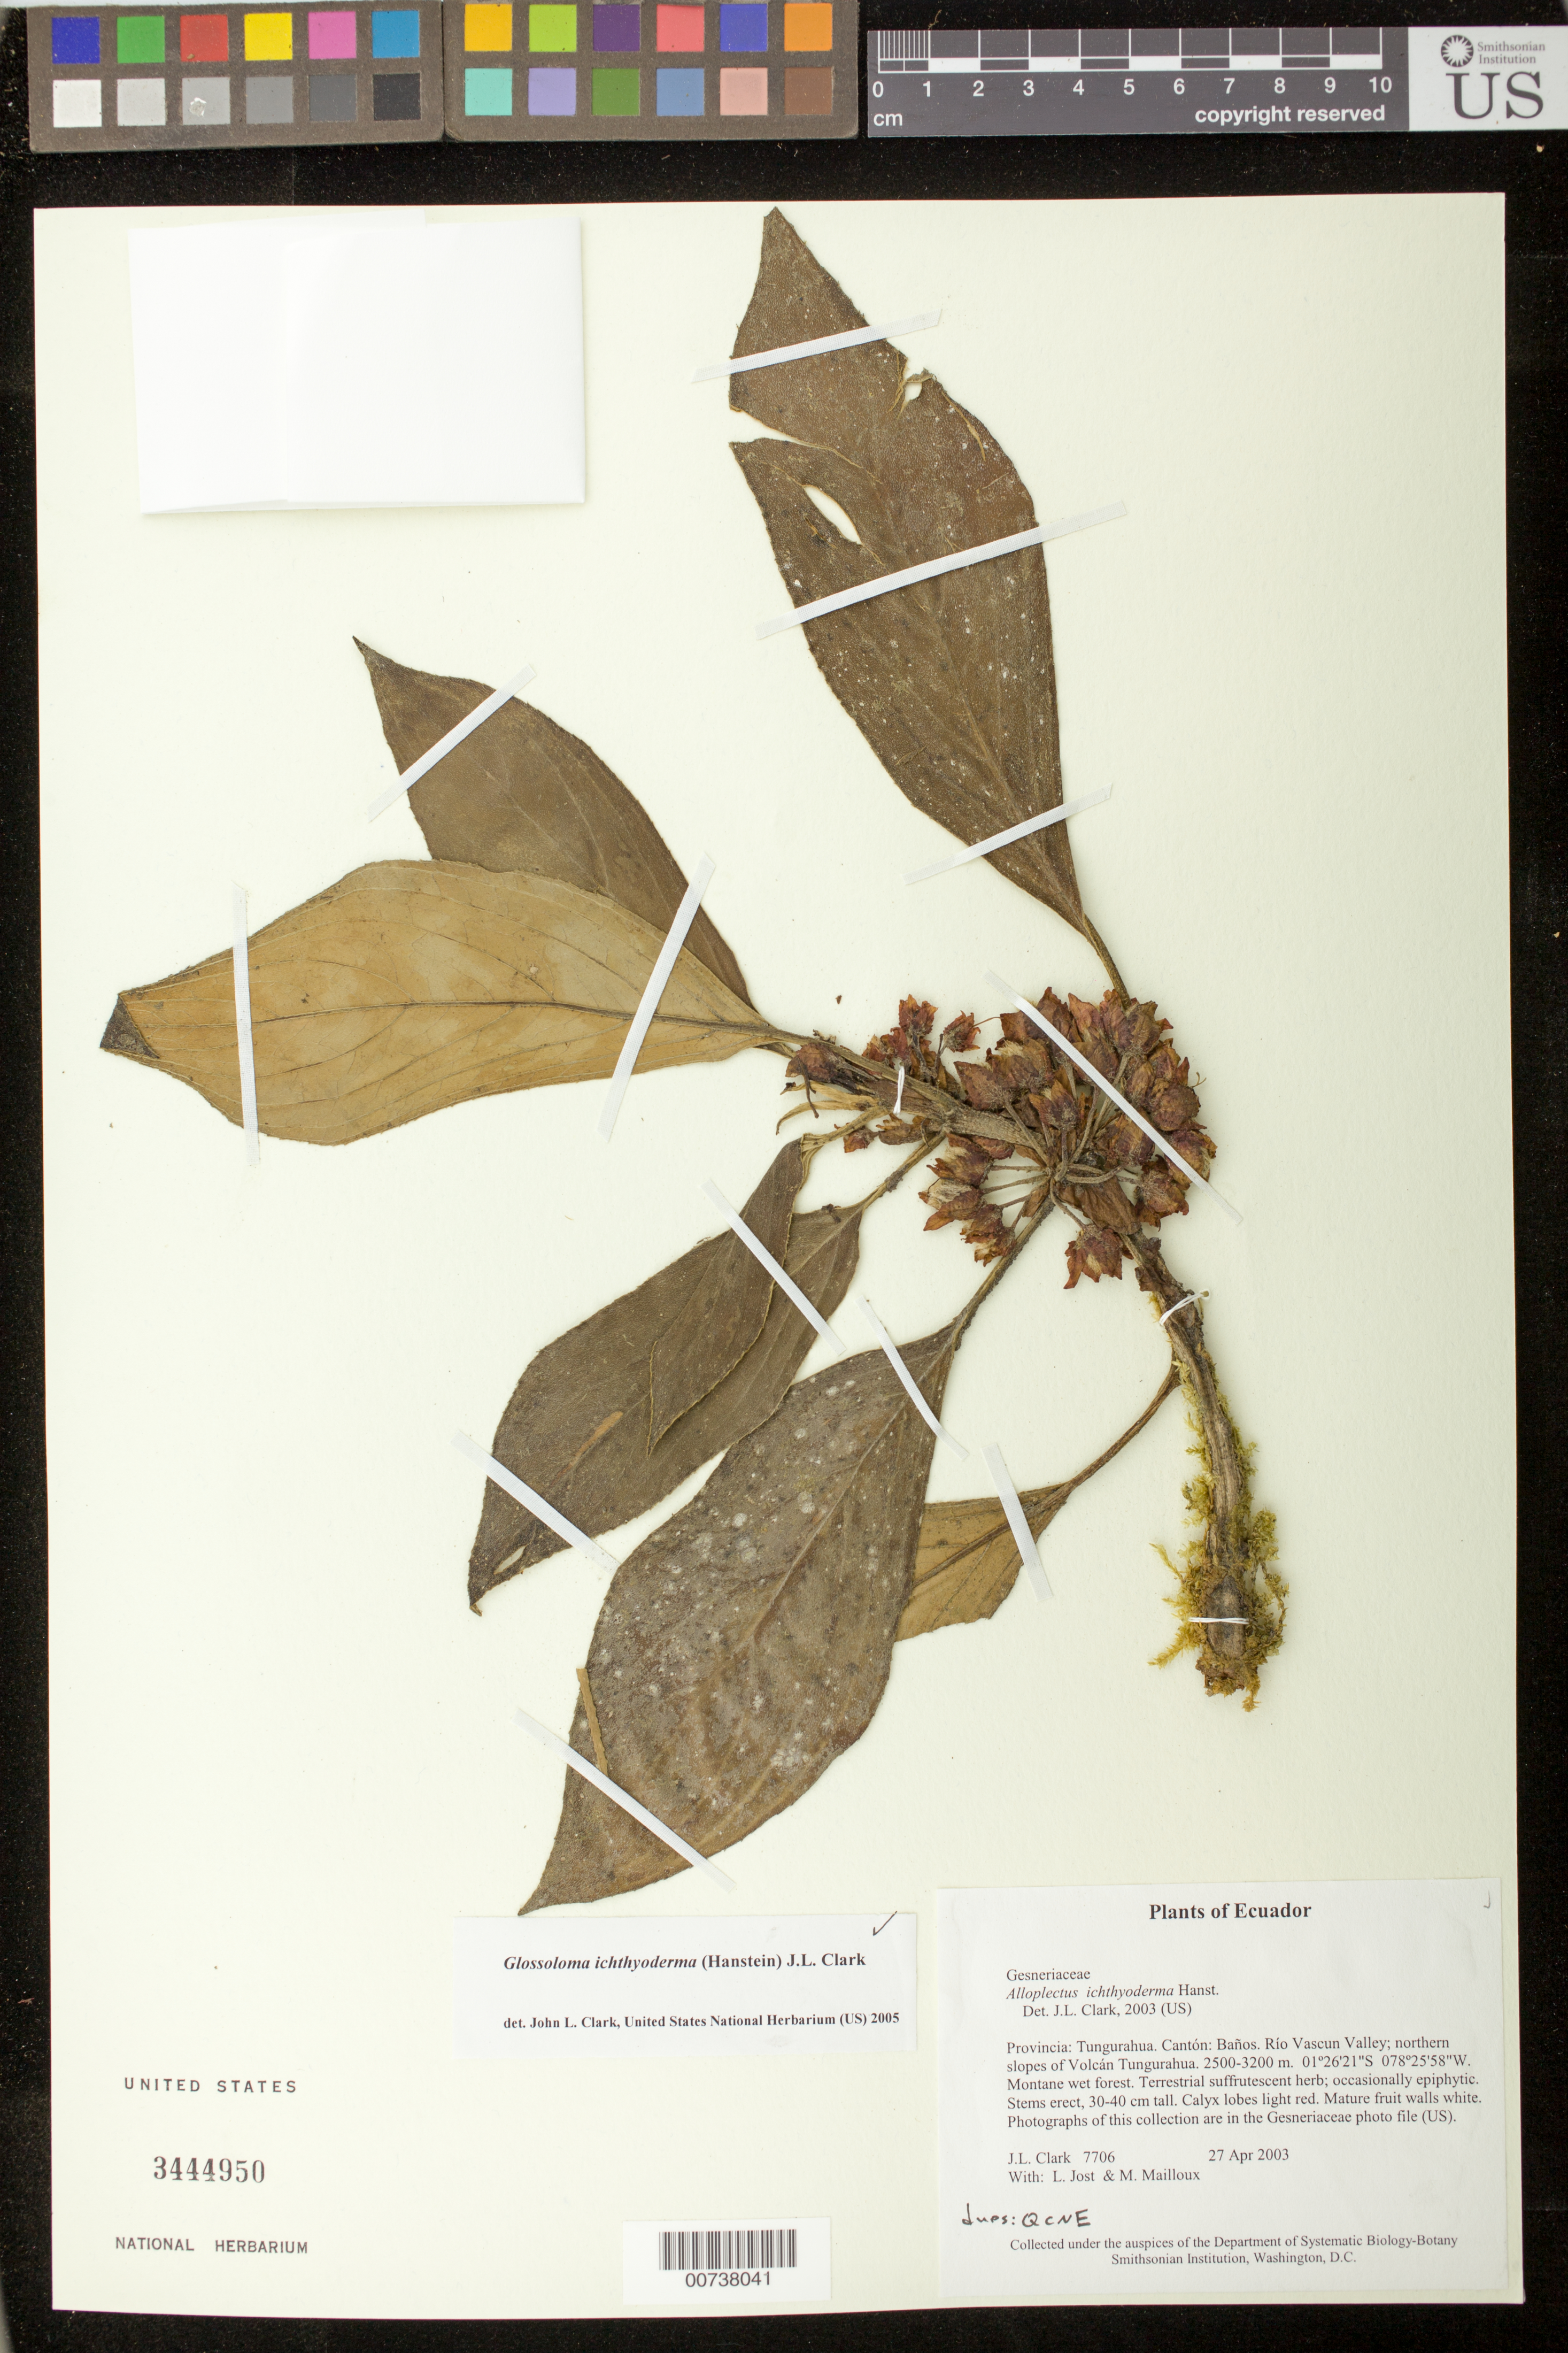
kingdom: Plantae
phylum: Tracheophyta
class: Magnoliopsida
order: Lamiales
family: Gesneriaceae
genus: Glossoloma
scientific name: Glossoloma ichthyoderma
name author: (Hanst.) J.L. Clark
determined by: Clark, J. L., (SEL), The Marie Selby Botanical Garden (UNITED STATES)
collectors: J. L. Clark, L. Jost & M. Mailloux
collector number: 7706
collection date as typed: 27 Apr 2003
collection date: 2003-04-27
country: Ecuador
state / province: Tungurahua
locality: Baños. Río Vascun Valley; northern slopes of Volcán Tungurahua.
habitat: Montane wet forest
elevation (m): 2500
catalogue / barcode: US 3444950